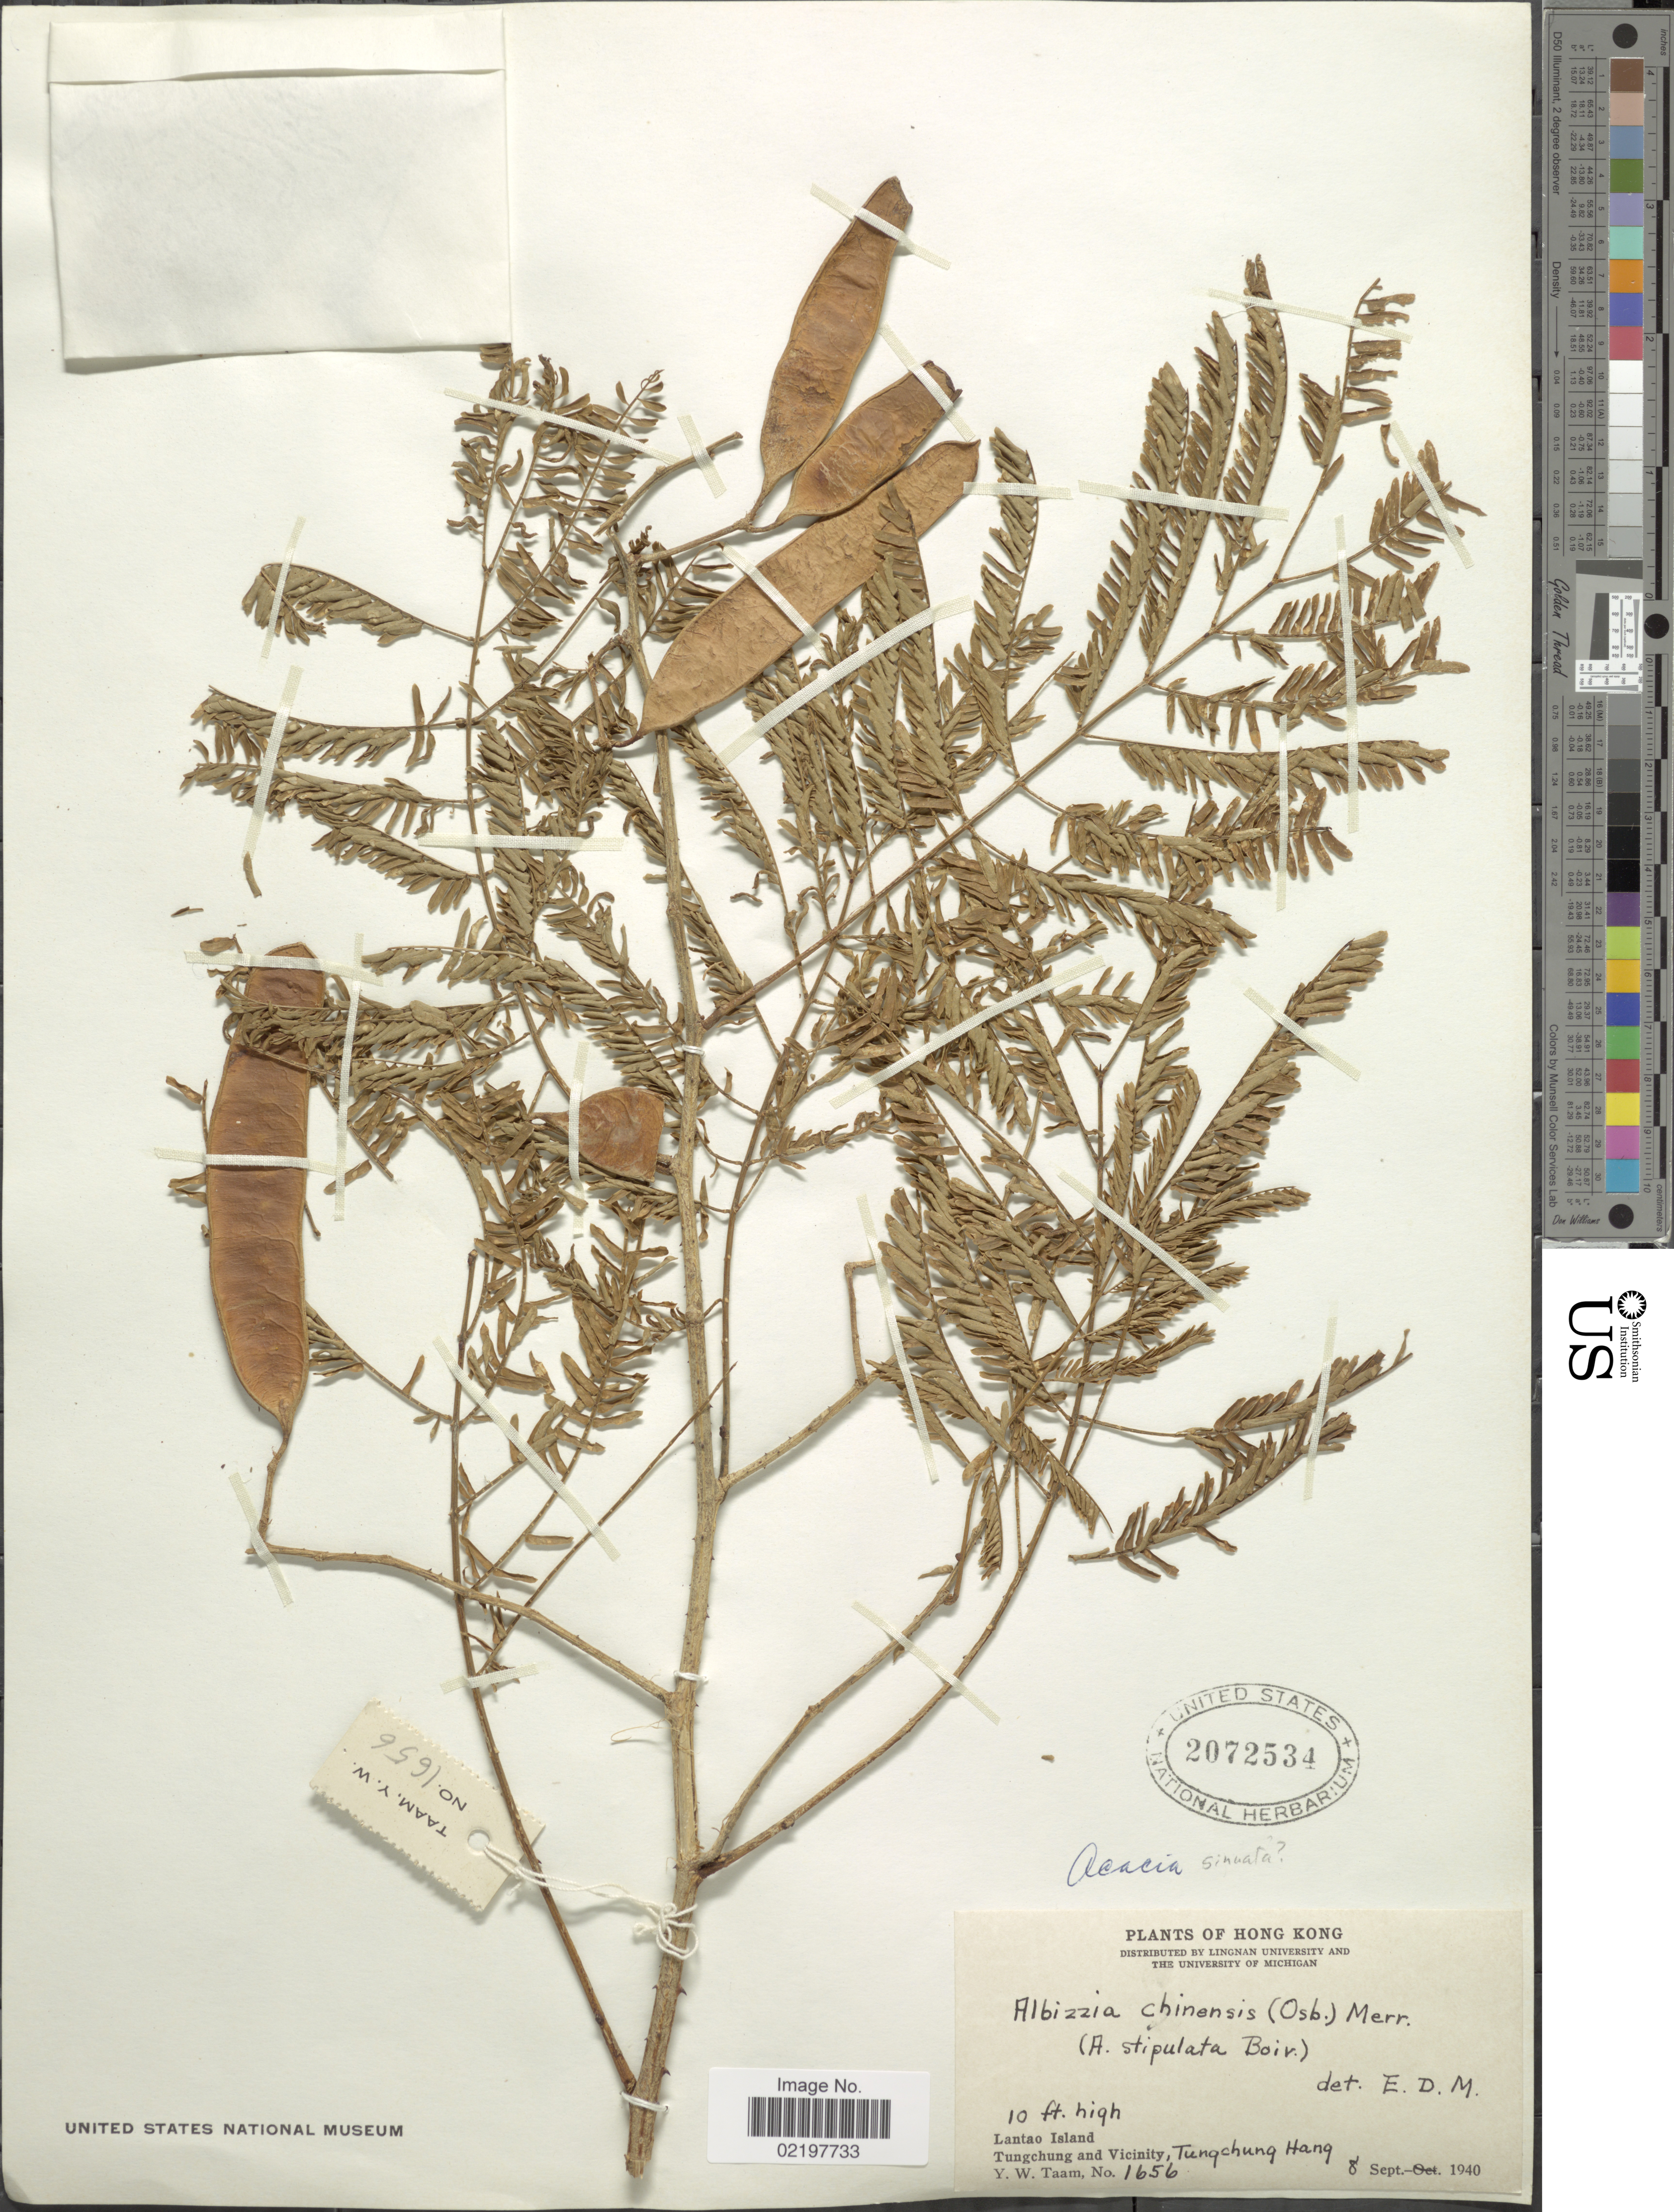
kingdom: Plantae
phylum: Tracheophyta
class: Magnoliopsida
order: Fabales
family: Fabaceae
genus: Senegalia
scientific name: Senegalia rugata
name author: (Lam.) Britton & Rose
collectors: Y. W. Taam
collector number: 1656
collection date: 1940-09-08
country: China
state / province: Hong Kong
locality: Hong Kong, Lantao Island, Tungchung Hang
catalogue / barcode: US 2072534